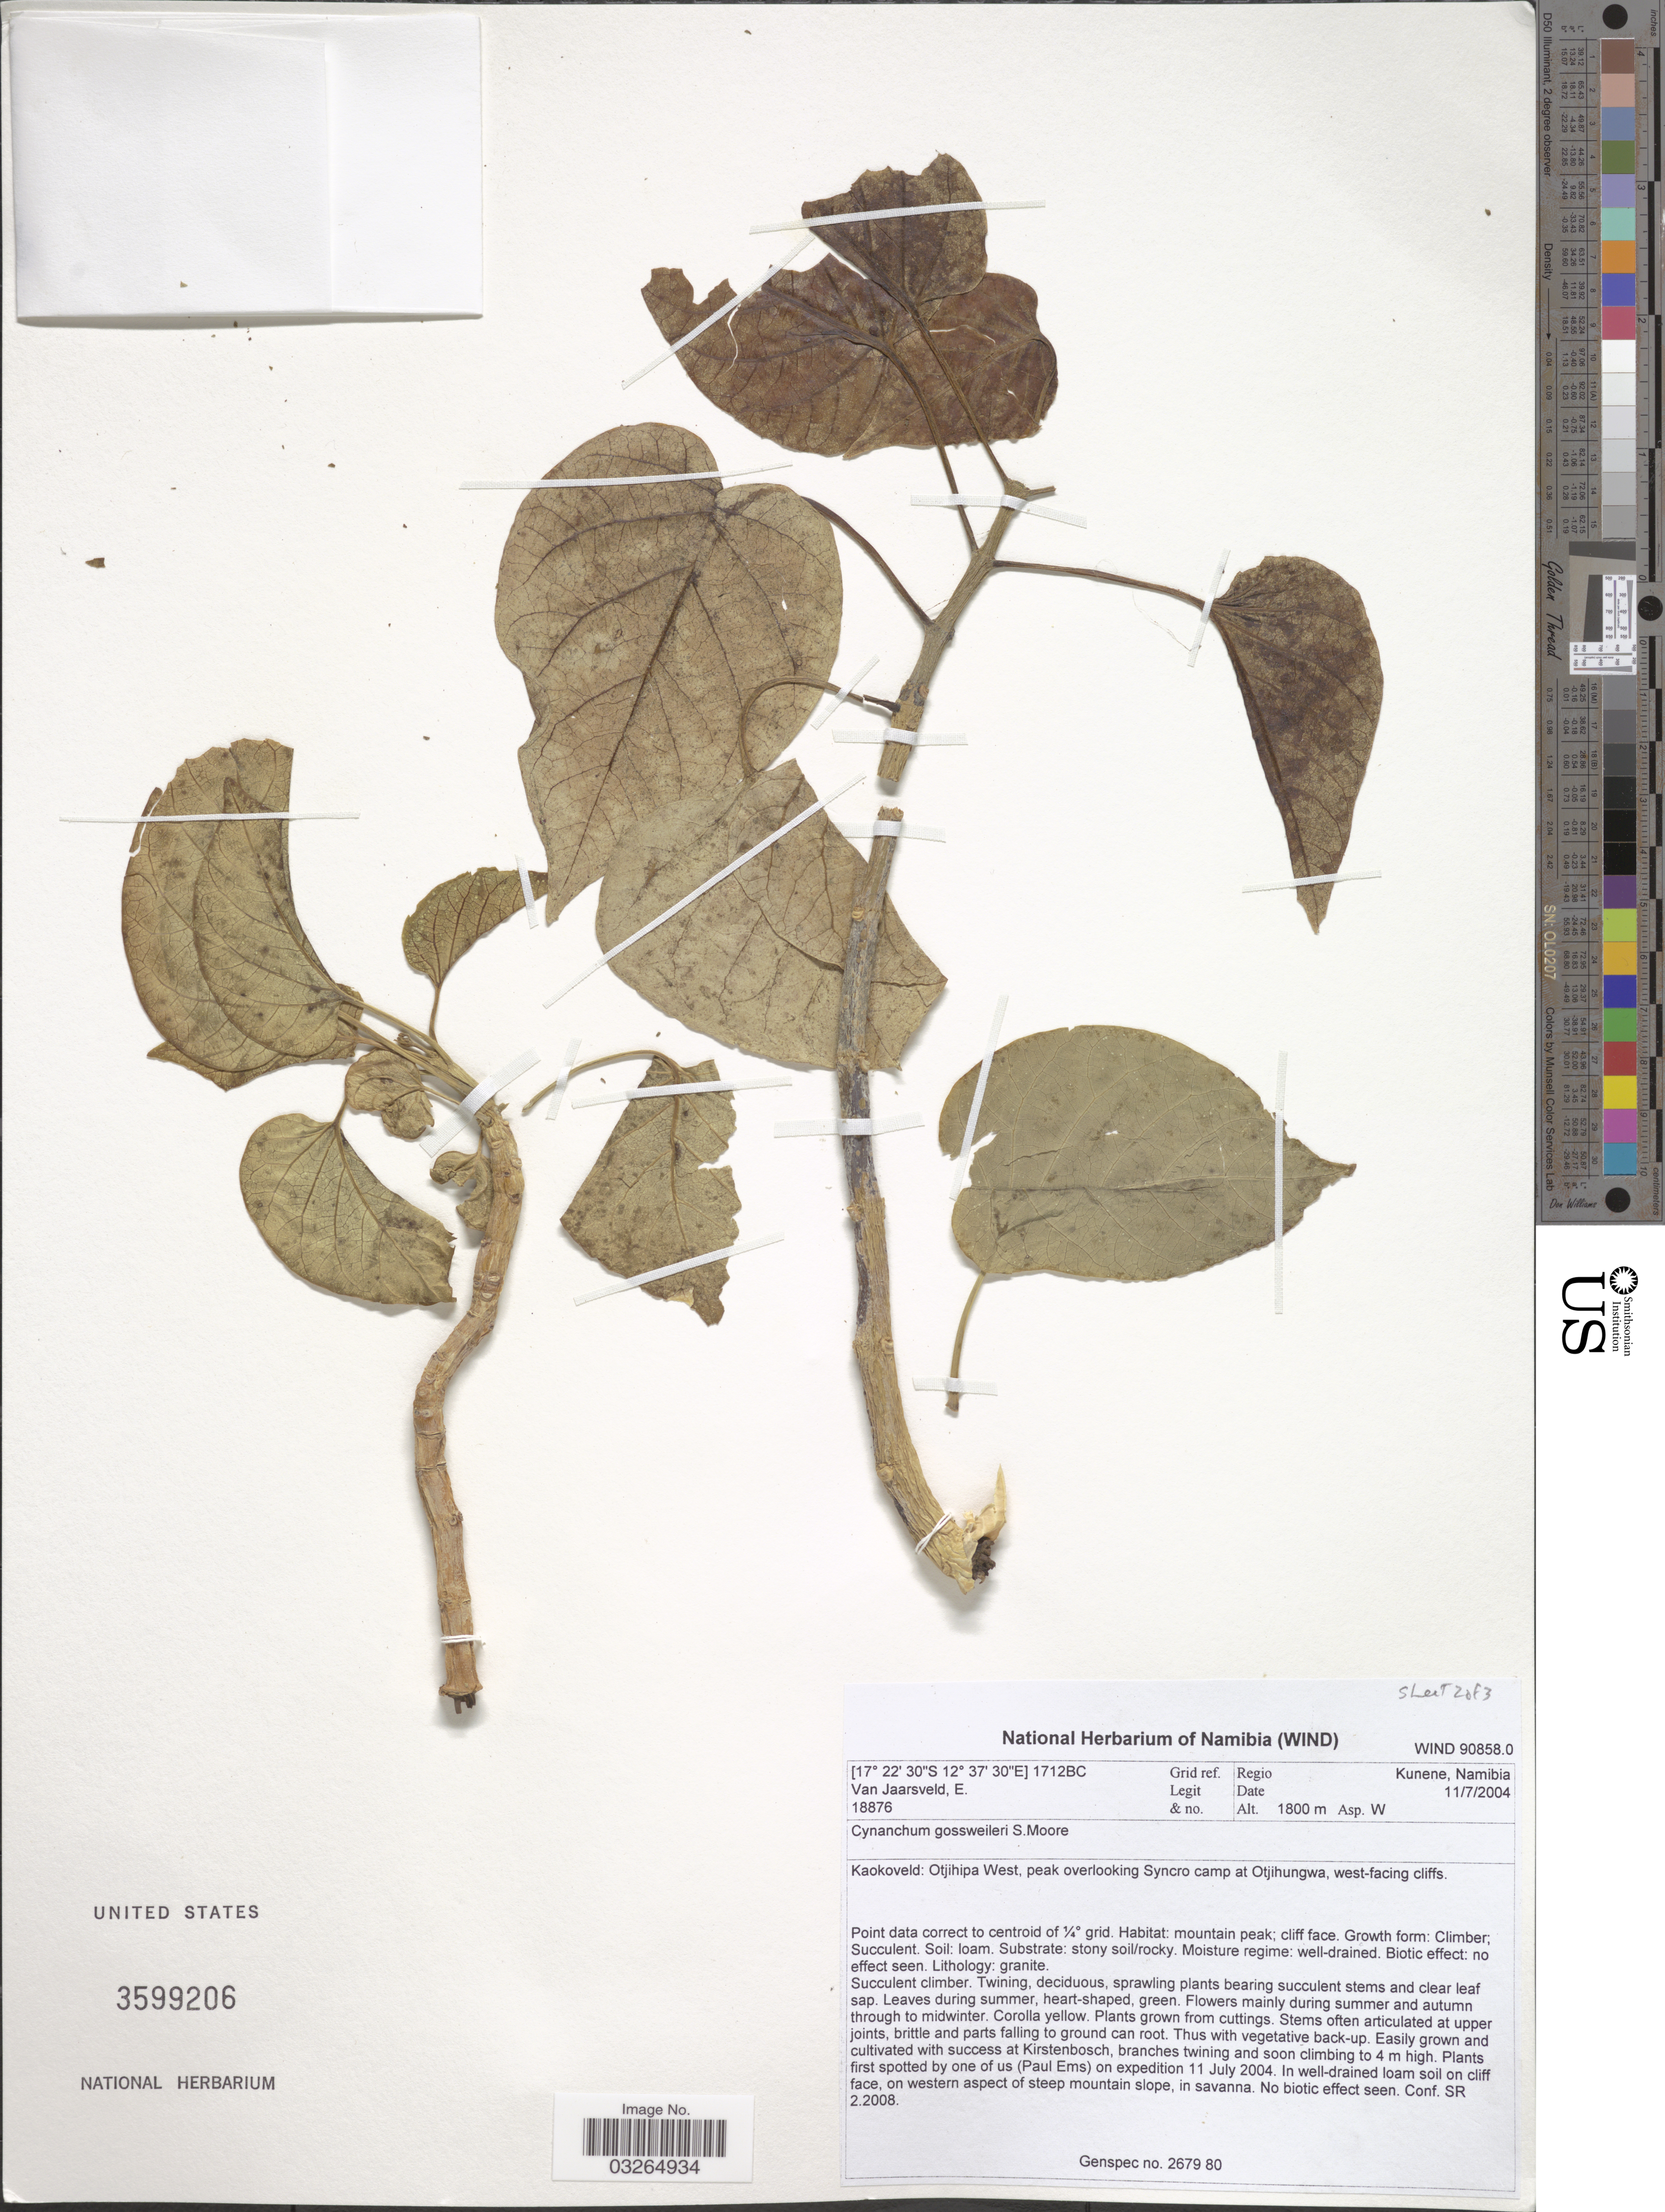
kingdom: Plantae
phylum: Tracheophyta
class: Magnoliopsida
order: Gentianales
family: Apocynaceae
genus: Cynanchum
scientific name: Cynanchum gossweileri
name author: S. Moore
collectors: E. van Jaarsveld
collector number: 18876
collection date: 2004-07-11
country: Namibia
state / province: Kunene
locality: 1712BC Grid ref. Kaokoveld: Otjihipa West, peak overlooking Syncro camp at Otjihungwa, west-facing cliffs. Asp. W.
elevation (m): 1800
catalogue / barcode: US 3599206